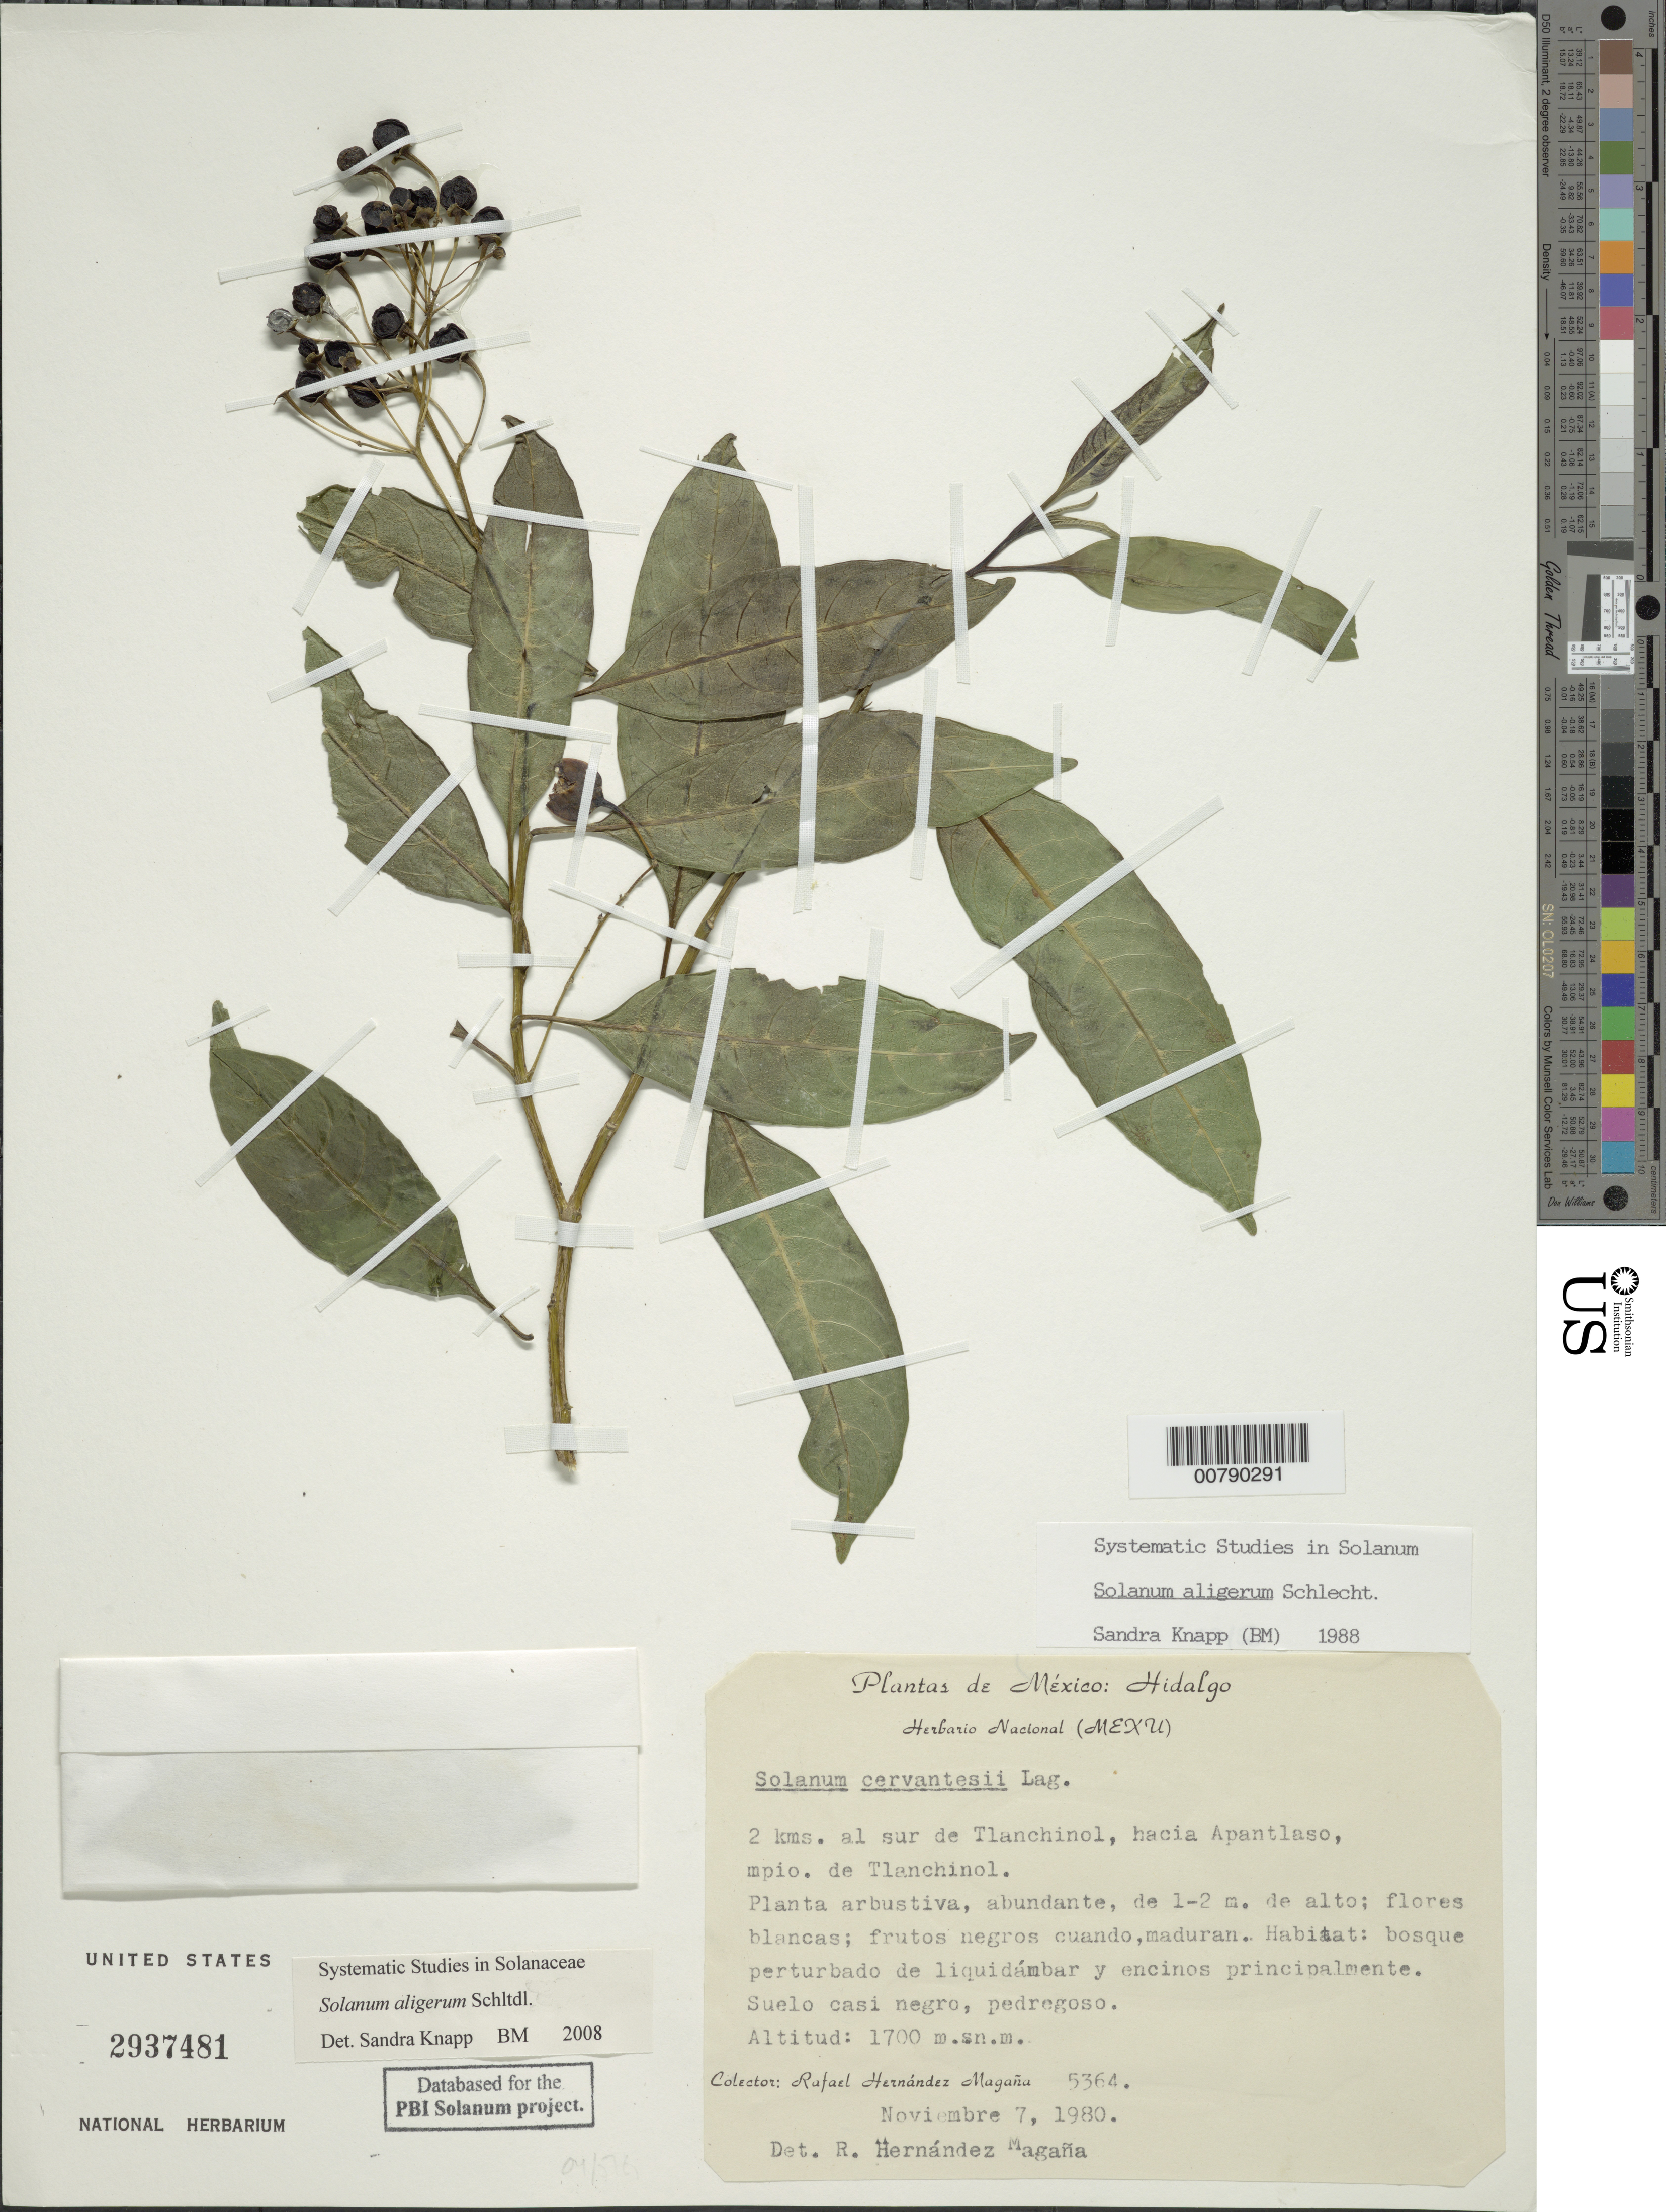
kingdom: Plantae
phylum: Tracheophyta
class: Magnoliopsida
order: Solanales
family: Solanaceae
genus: Solanum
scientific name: Solanum aligerum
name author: Schltdl.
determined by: Knapp, S. D.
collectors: R. Hernández M.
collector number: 5364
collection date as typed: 7 Nov 1980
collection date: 1980-11-07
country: Mexico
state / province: Hidalgo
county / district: Tlanchinol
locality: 2 km al sur de Tlanchinol, hacia Apantlaso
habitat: bosque perturbado de Liquidambar y encinos principalmente. suelo casi negro, pedegroso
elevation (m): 1700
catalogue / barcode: US 2937481